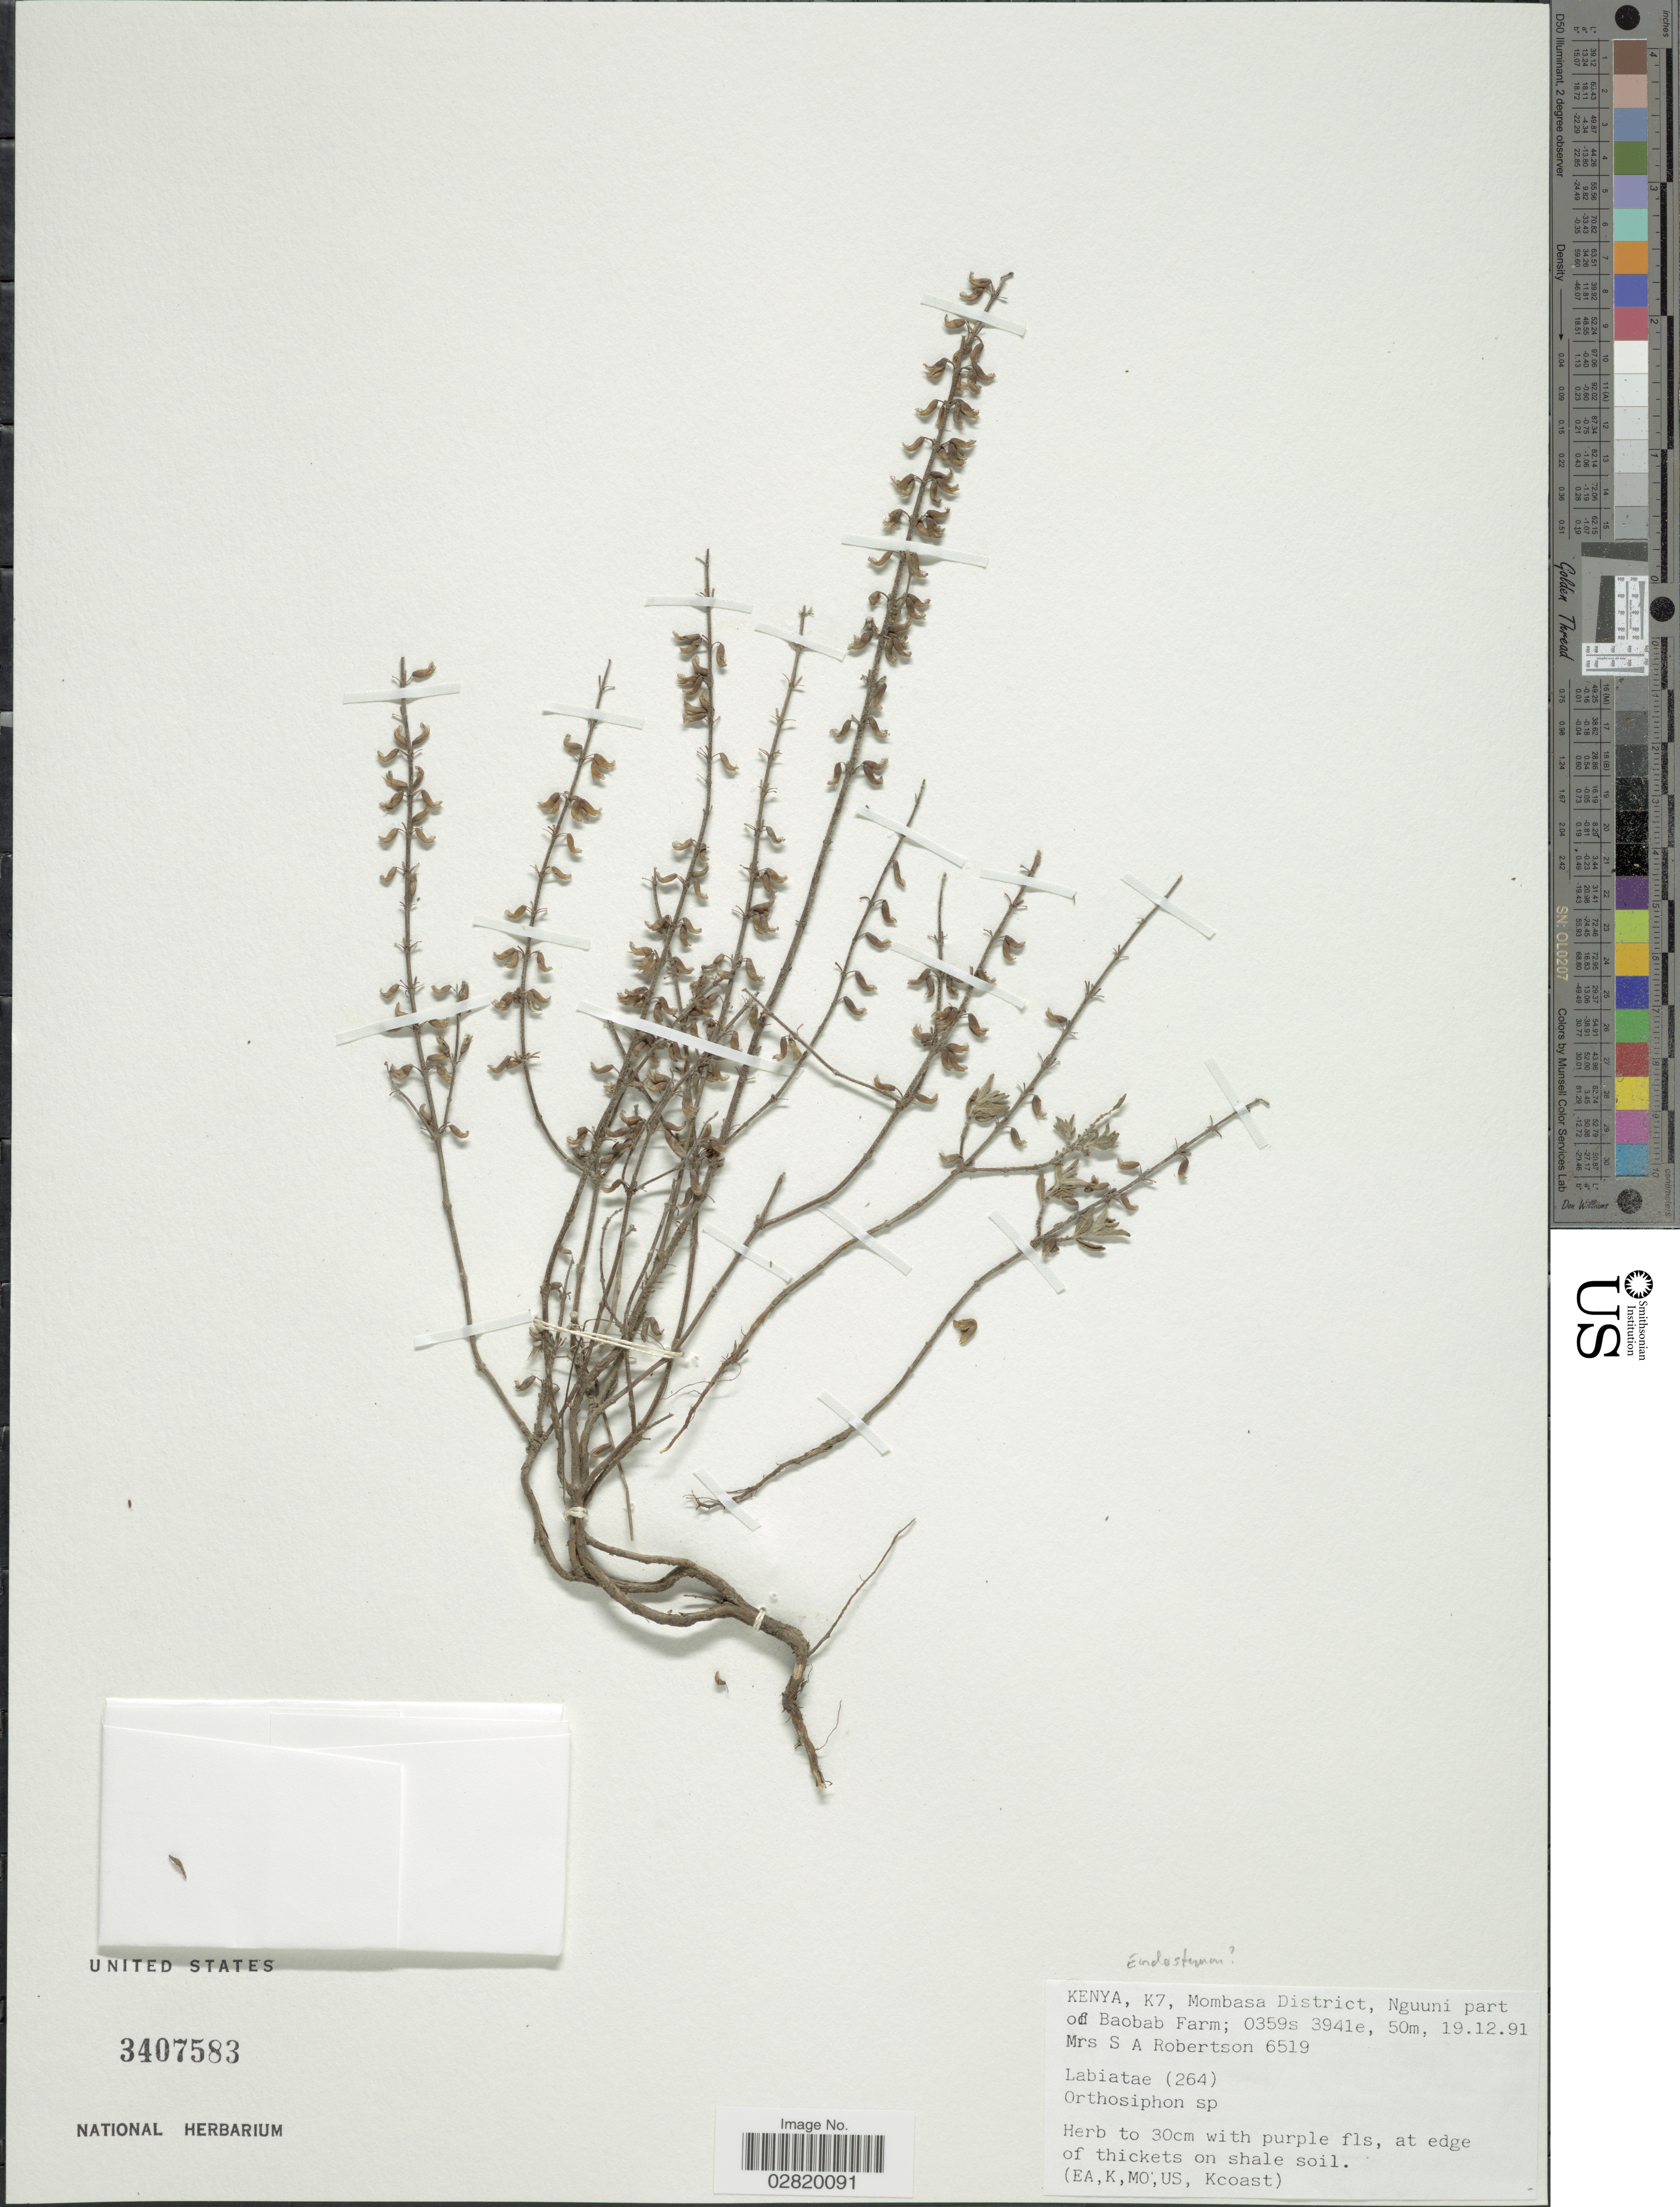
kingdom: Plantae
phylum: Tracheophyta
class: Magnoliopsida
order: Lamiales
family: Lamiaceae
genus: Endostemon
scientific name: Endostemon sp.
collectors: S. Robertson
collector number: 6519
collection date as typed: Transcribed d/m/y: 19/12/91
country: Kenya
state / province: Mombasa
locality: K7, Mombasa District, Nguuni part of Baobab Farm.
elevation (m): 50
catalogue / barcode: US 3407583